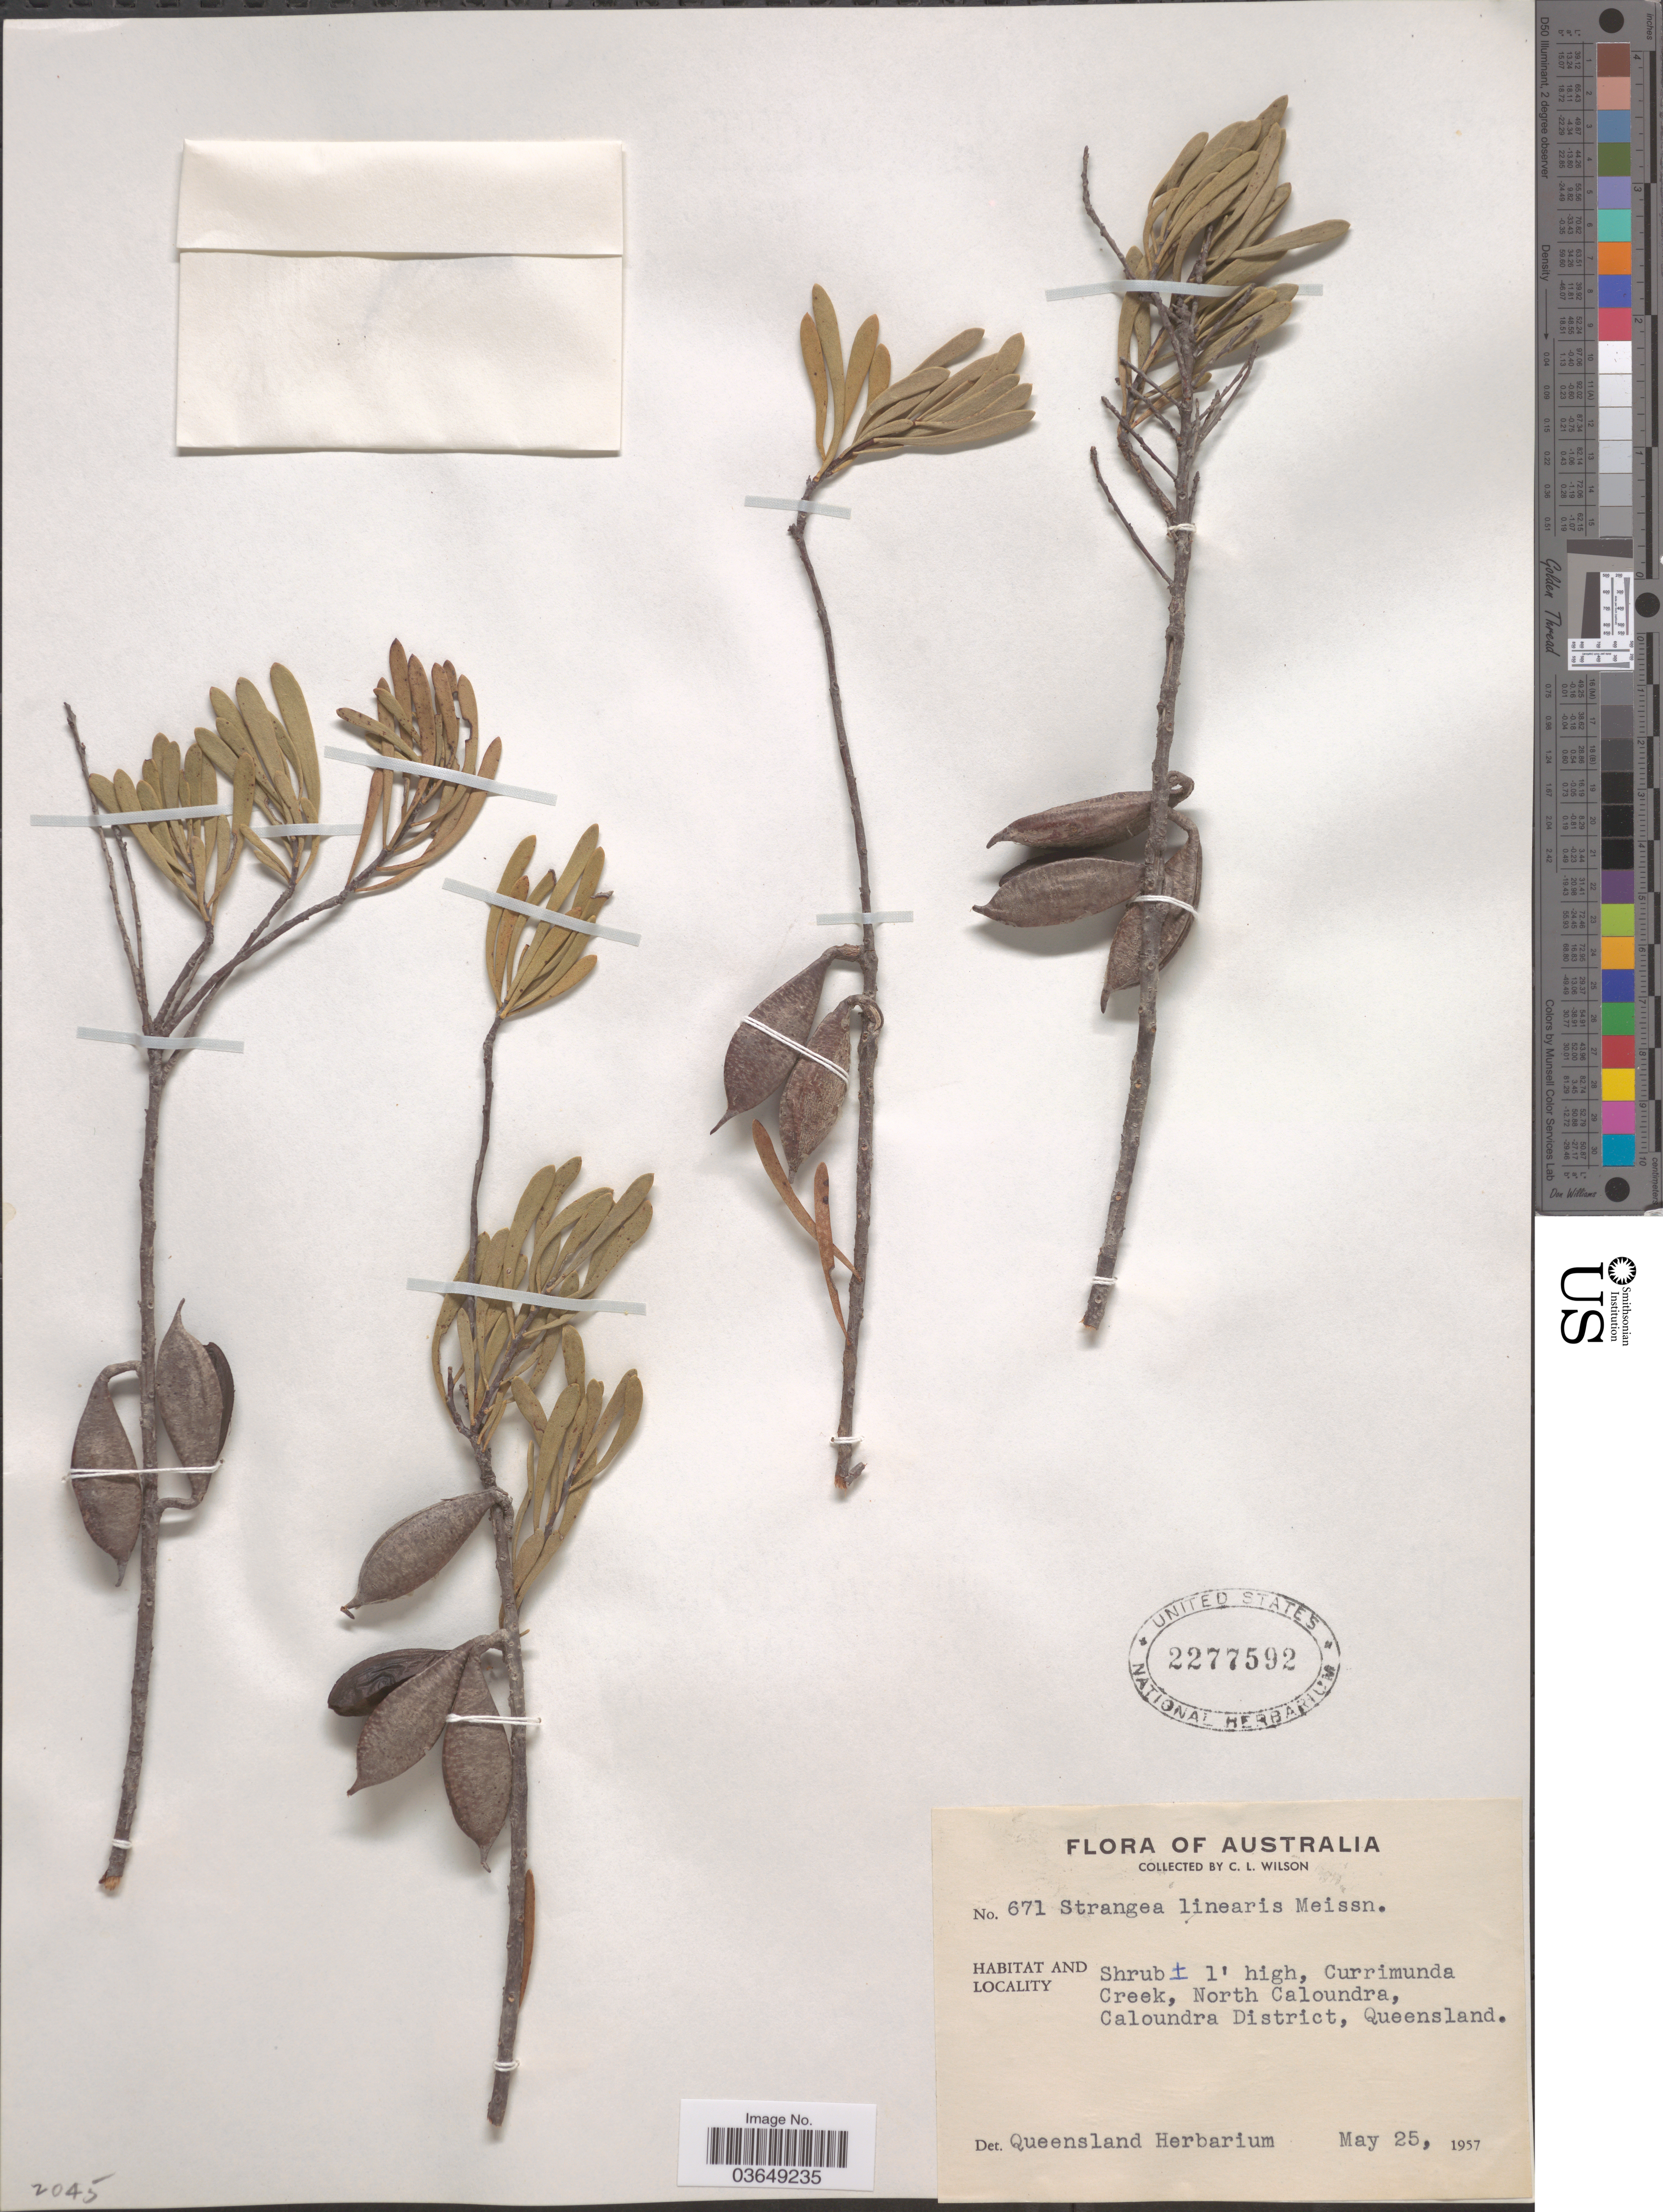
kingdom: Plantae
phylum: Tracheophyta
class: Magnoliopsida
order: Proteales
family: Proteaceae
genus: Strangea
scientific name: Strangea linearis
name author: Meisn.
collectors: C. L. Wilson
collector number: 671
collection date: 1957-05-25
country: Australia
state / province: Queensland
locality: Currimunda Creek, North Caloundra, Caloundra District.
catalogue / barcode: US 2277592